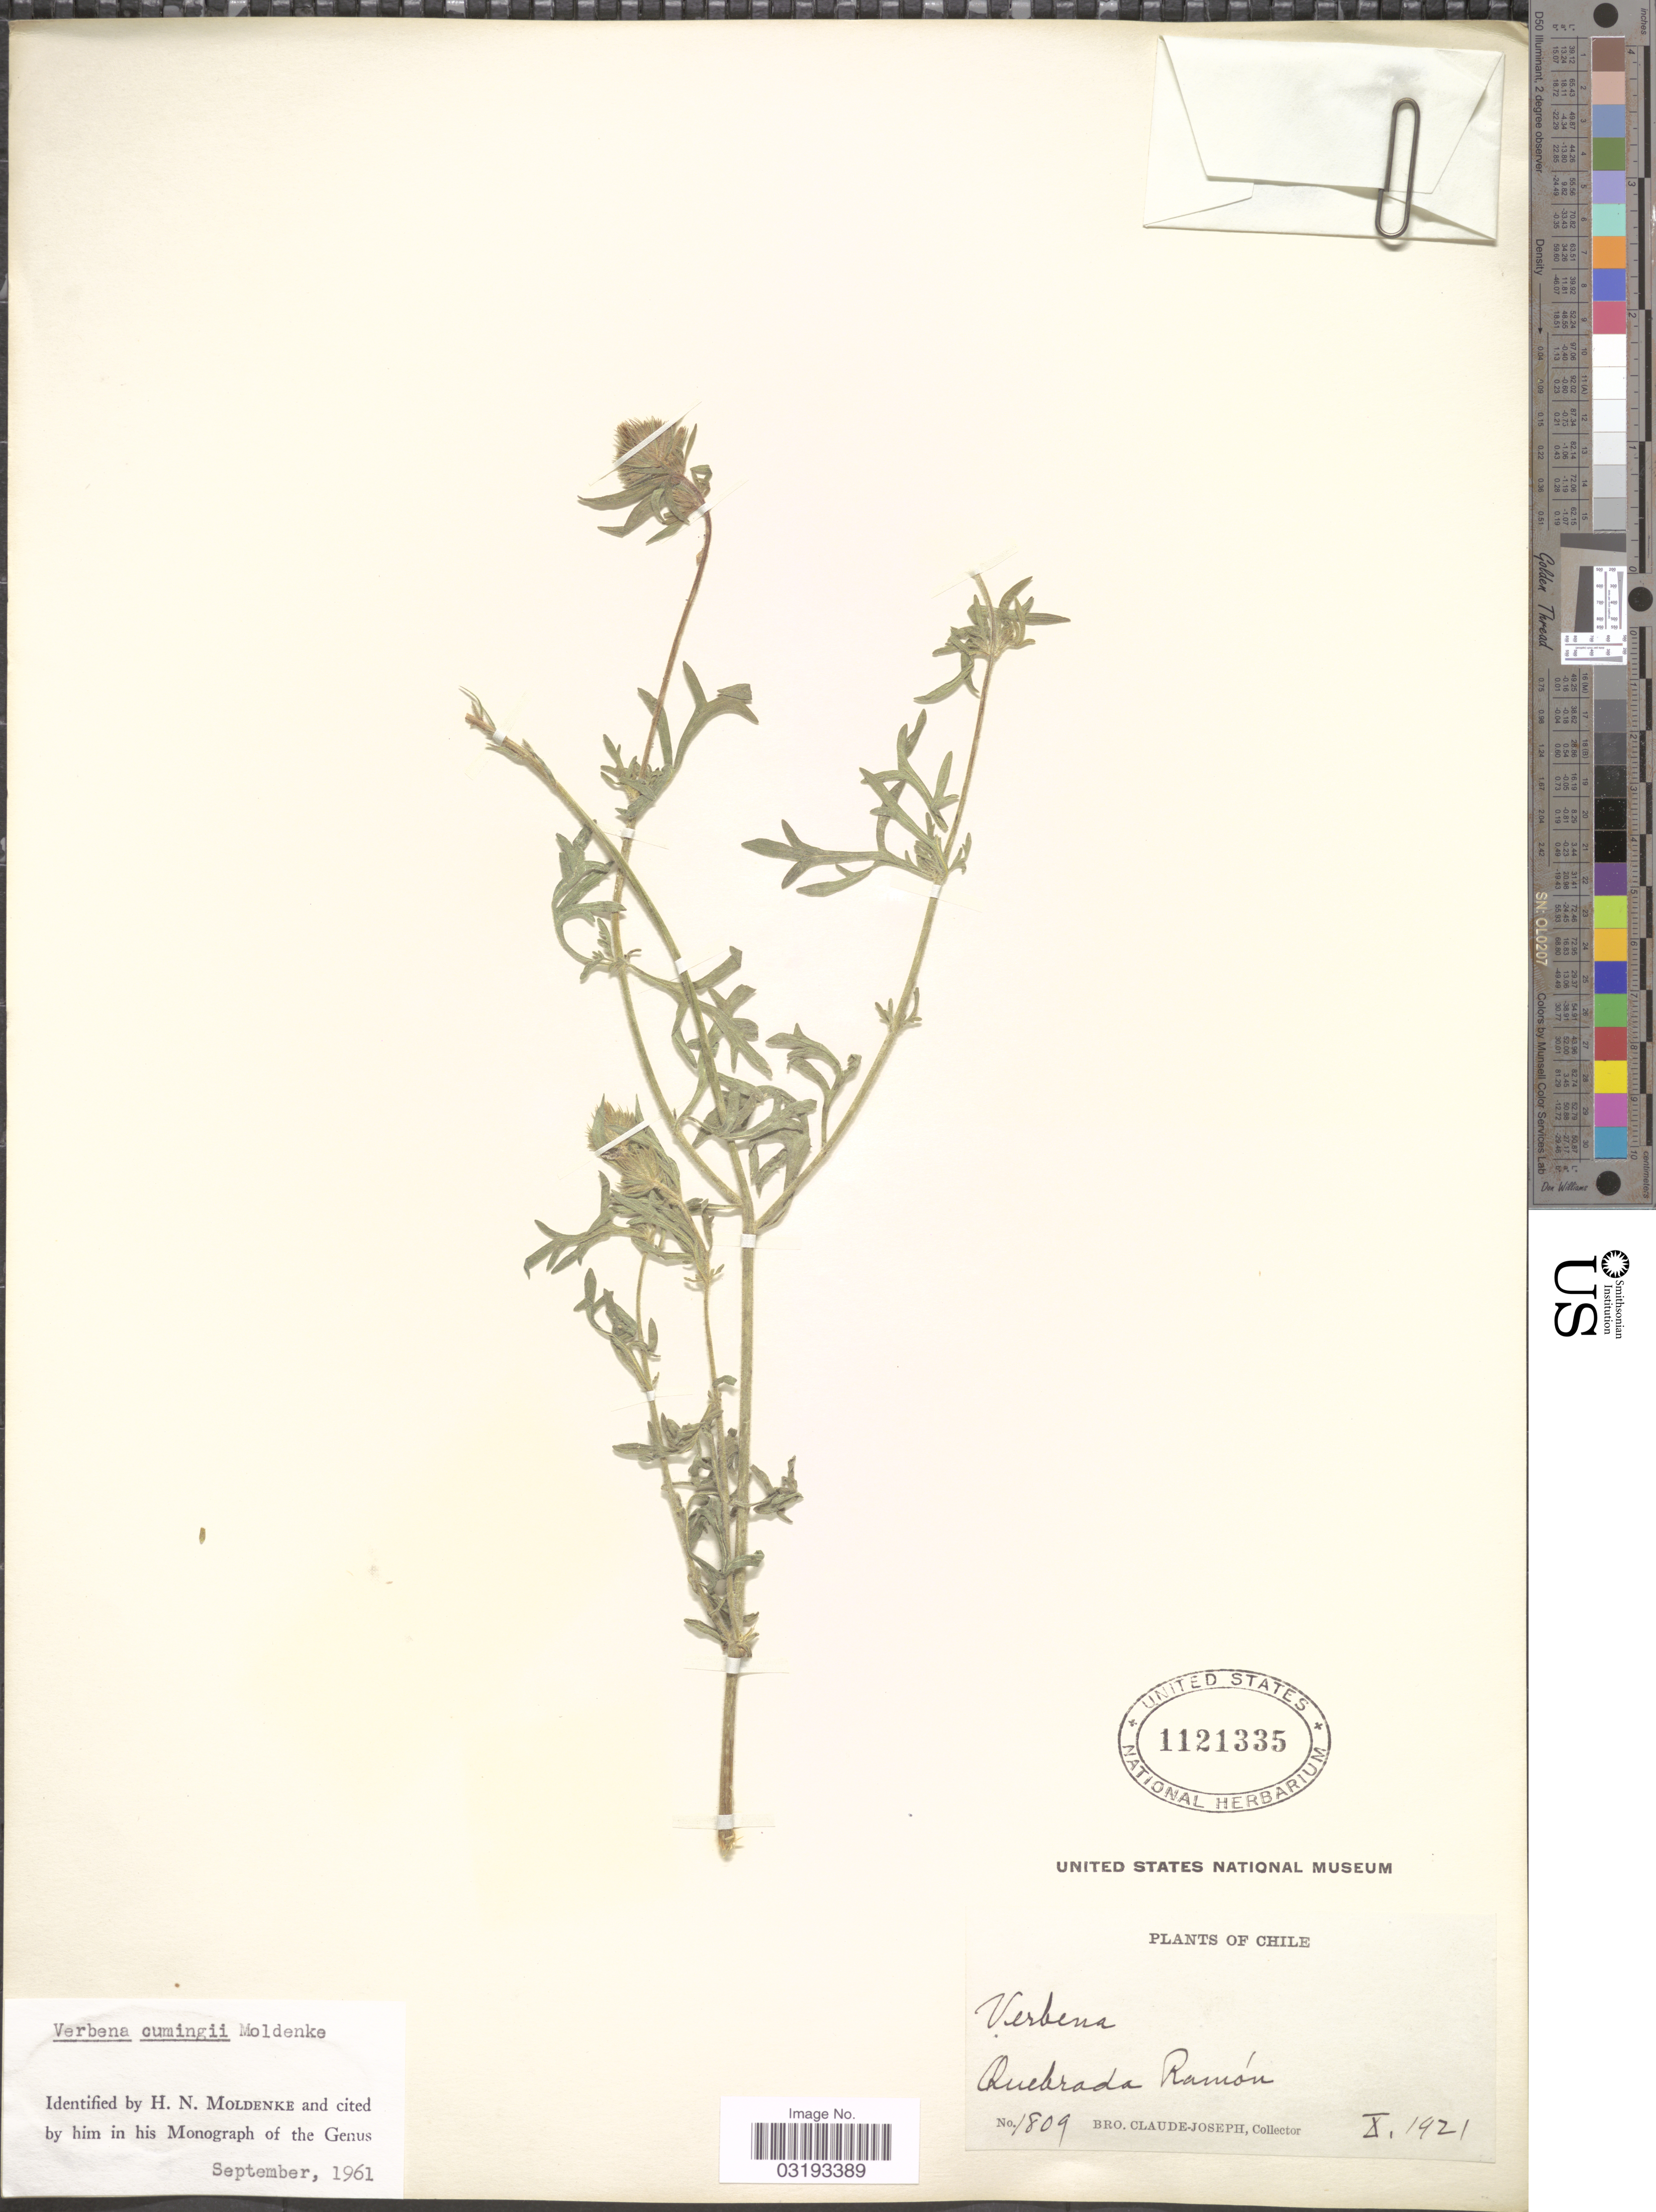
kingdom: Plantae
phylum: Tracheophyta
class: Magnoliopsida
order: Lamiales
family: Verbenaceae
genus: Verbena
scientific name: Verbena cumingii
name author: Moldenke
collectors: Bro. Claude-Joseph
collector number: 1809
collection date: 1921-10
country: Chile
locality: Quebrada Ramón.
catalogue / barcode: US 1121335